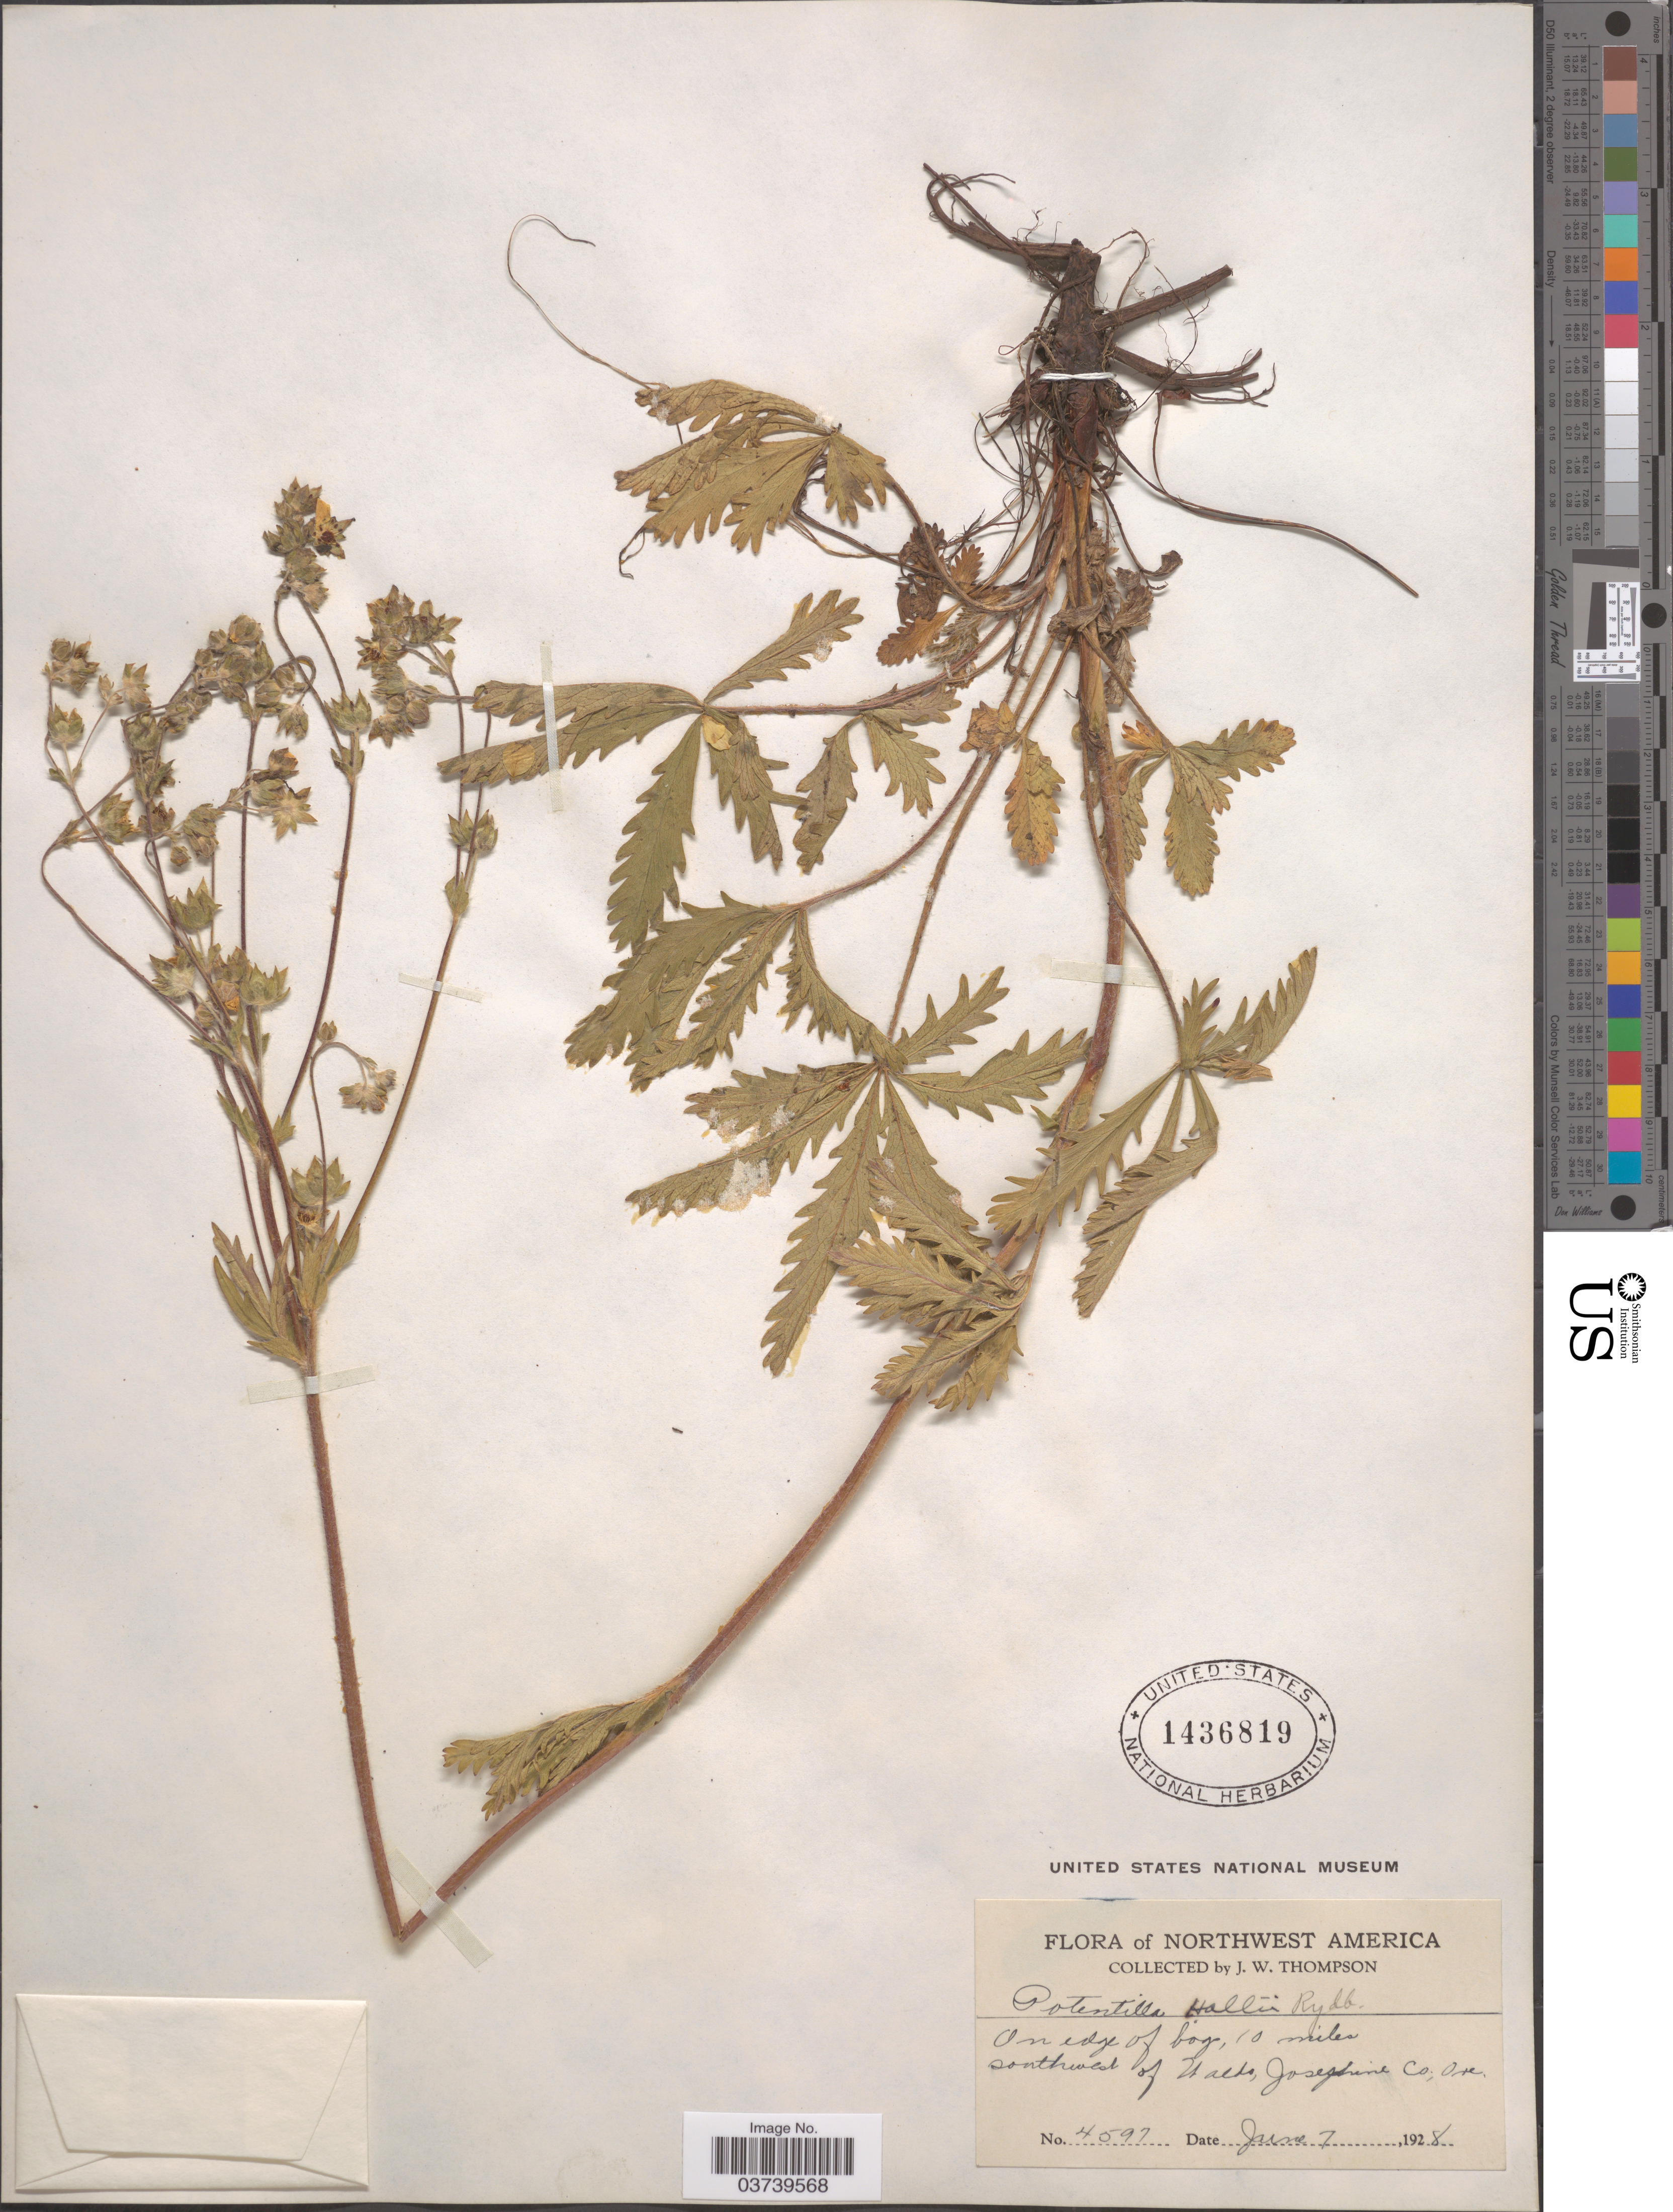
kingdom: Plantae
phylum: Tracheophyta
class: Magnoliopsida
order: Rosales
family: Rosaceae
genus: Potentilla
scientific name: Potentilla gracilis var. fastigiata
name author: (Nutt.) S. Watson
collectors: J. Thompson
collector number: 4597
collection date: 1928-06-07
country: United States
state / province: Oregon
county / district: Josephine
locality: Northwest America. On edge of bog, 10 miles southwest of Waldo, Josephine Co.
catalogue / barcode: US 1436819